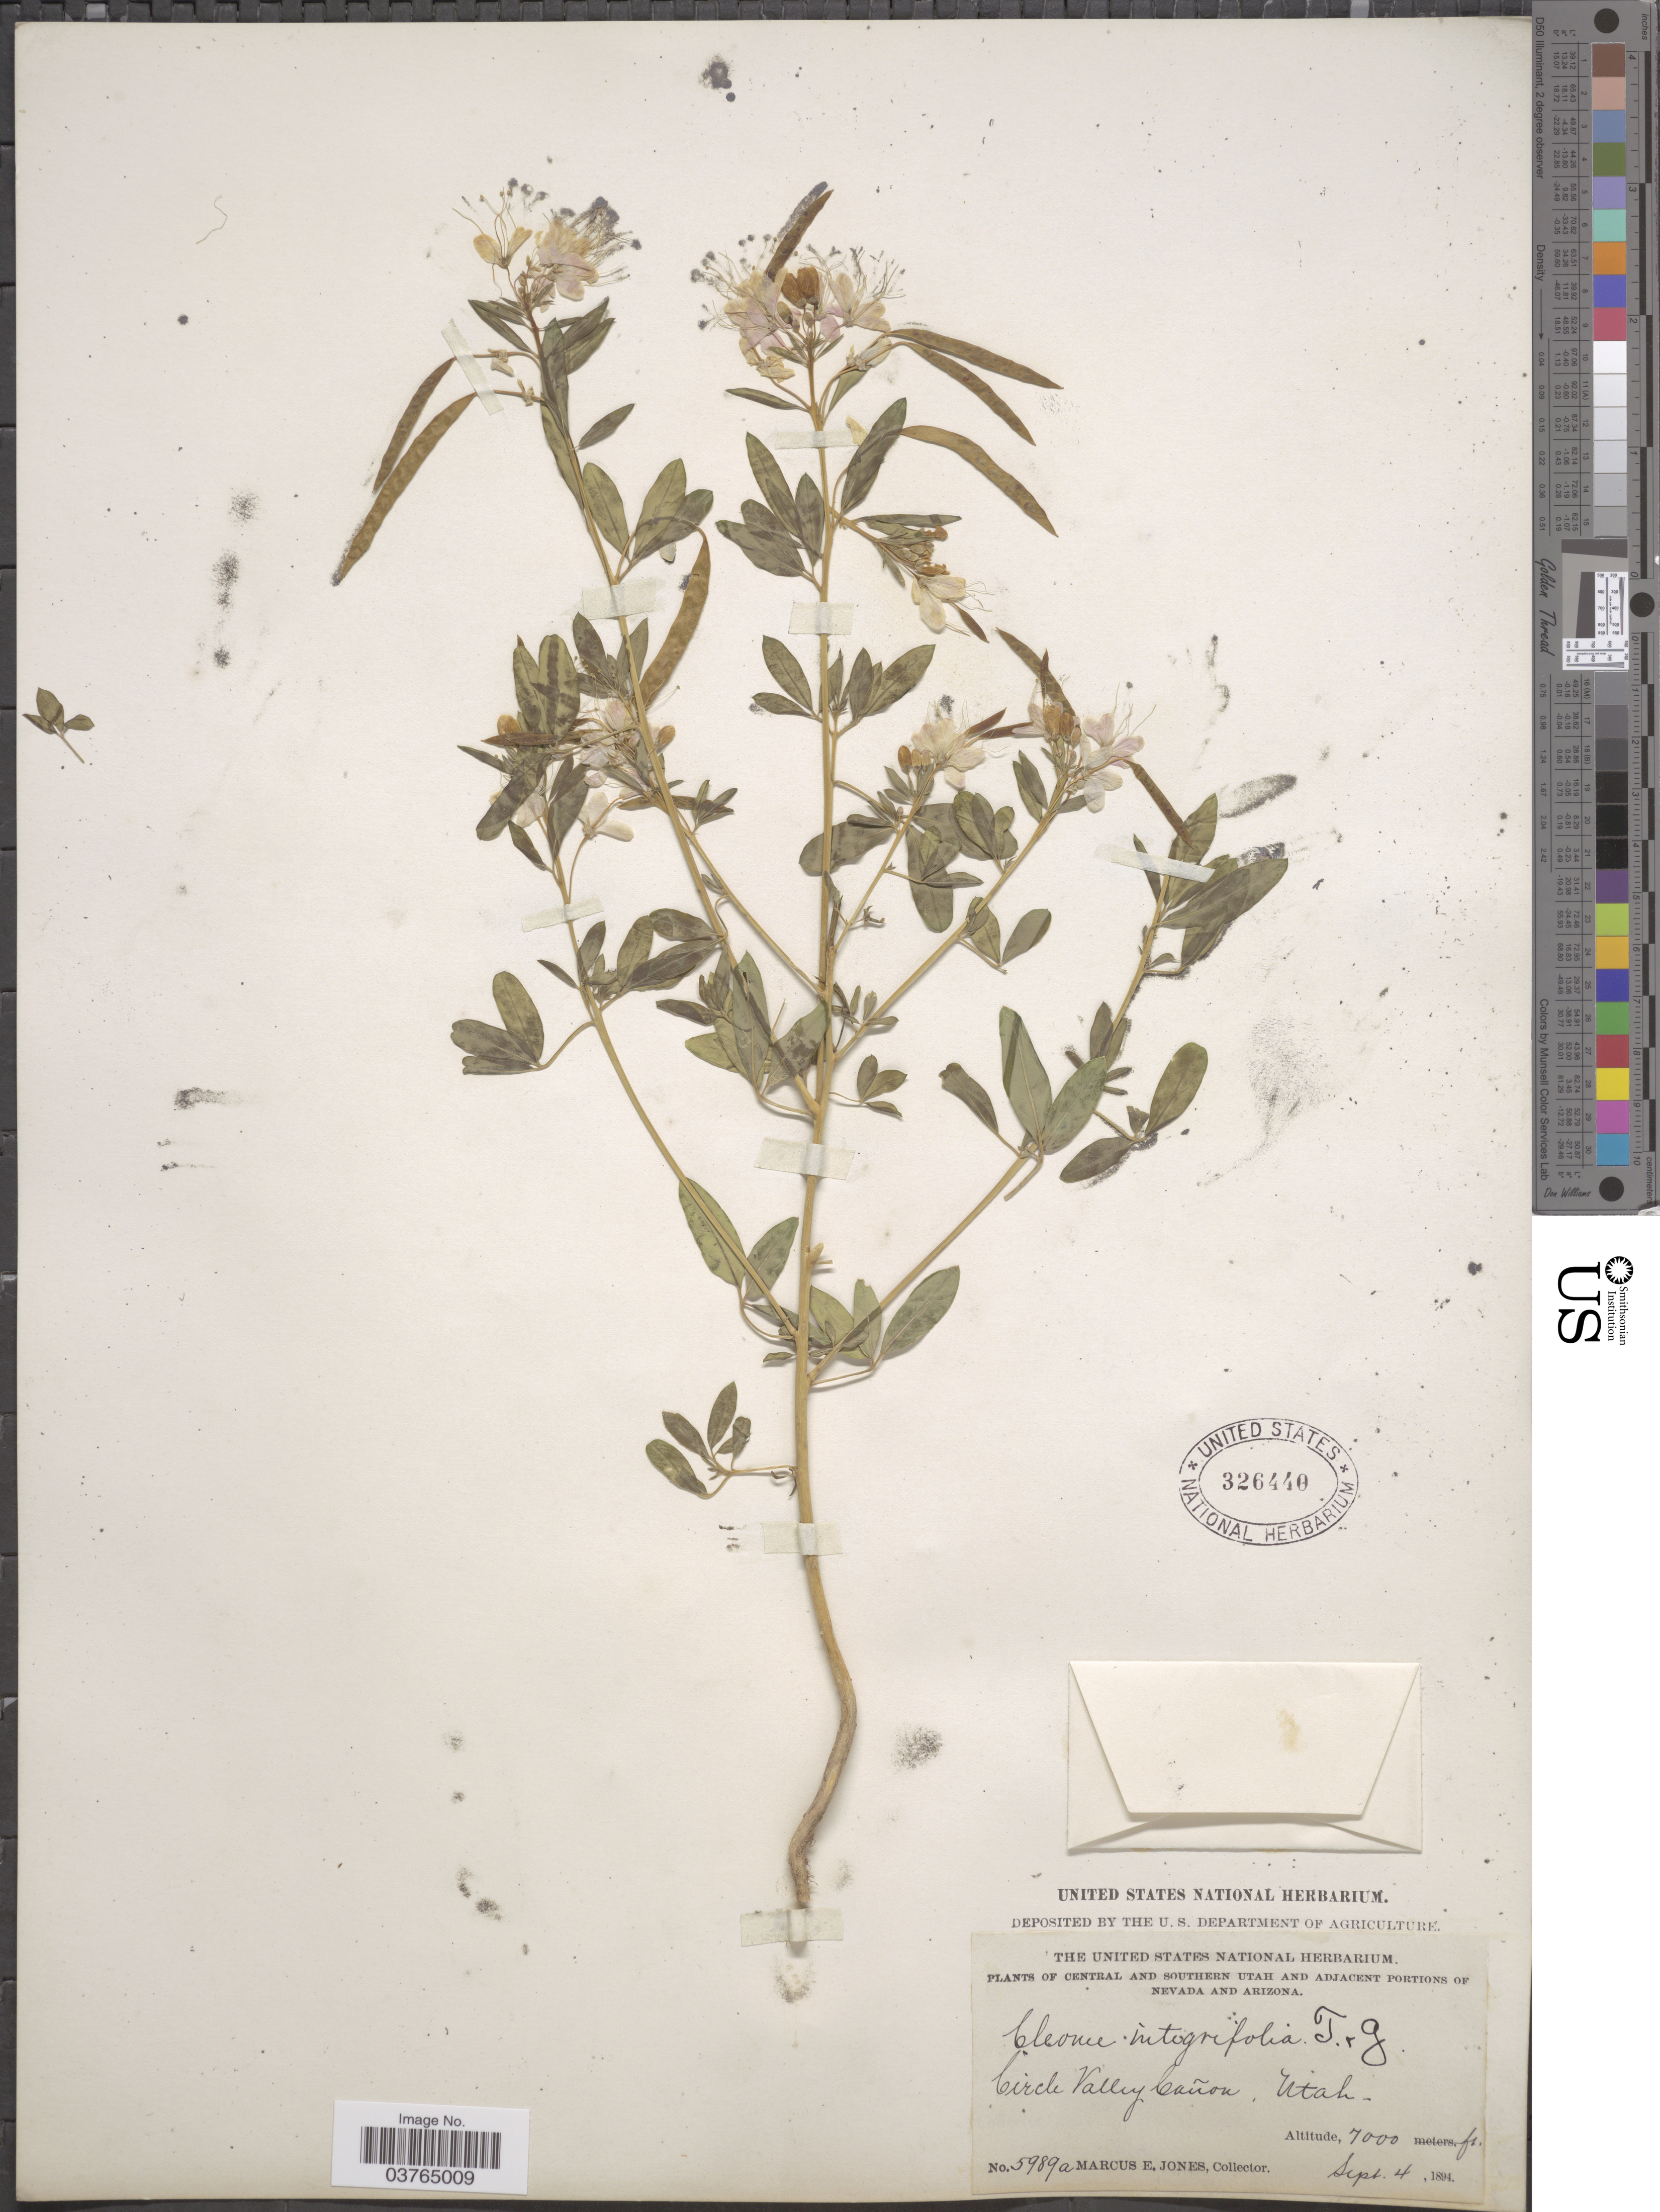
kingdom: Plantae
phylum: Tracheophyta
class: Magnoliopsida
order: Brassicales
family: Cleomaceae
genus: Cleomella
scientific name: Cleomella serrulata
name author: (Pursh) Roalson & J.C. Hall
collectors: M. E. Jones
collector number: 5989a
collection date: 1894-09-04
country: United States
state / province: Utah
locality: Central and Southern Utah. Circle Valley Cañon.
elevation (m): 2134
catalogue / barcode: US 326440